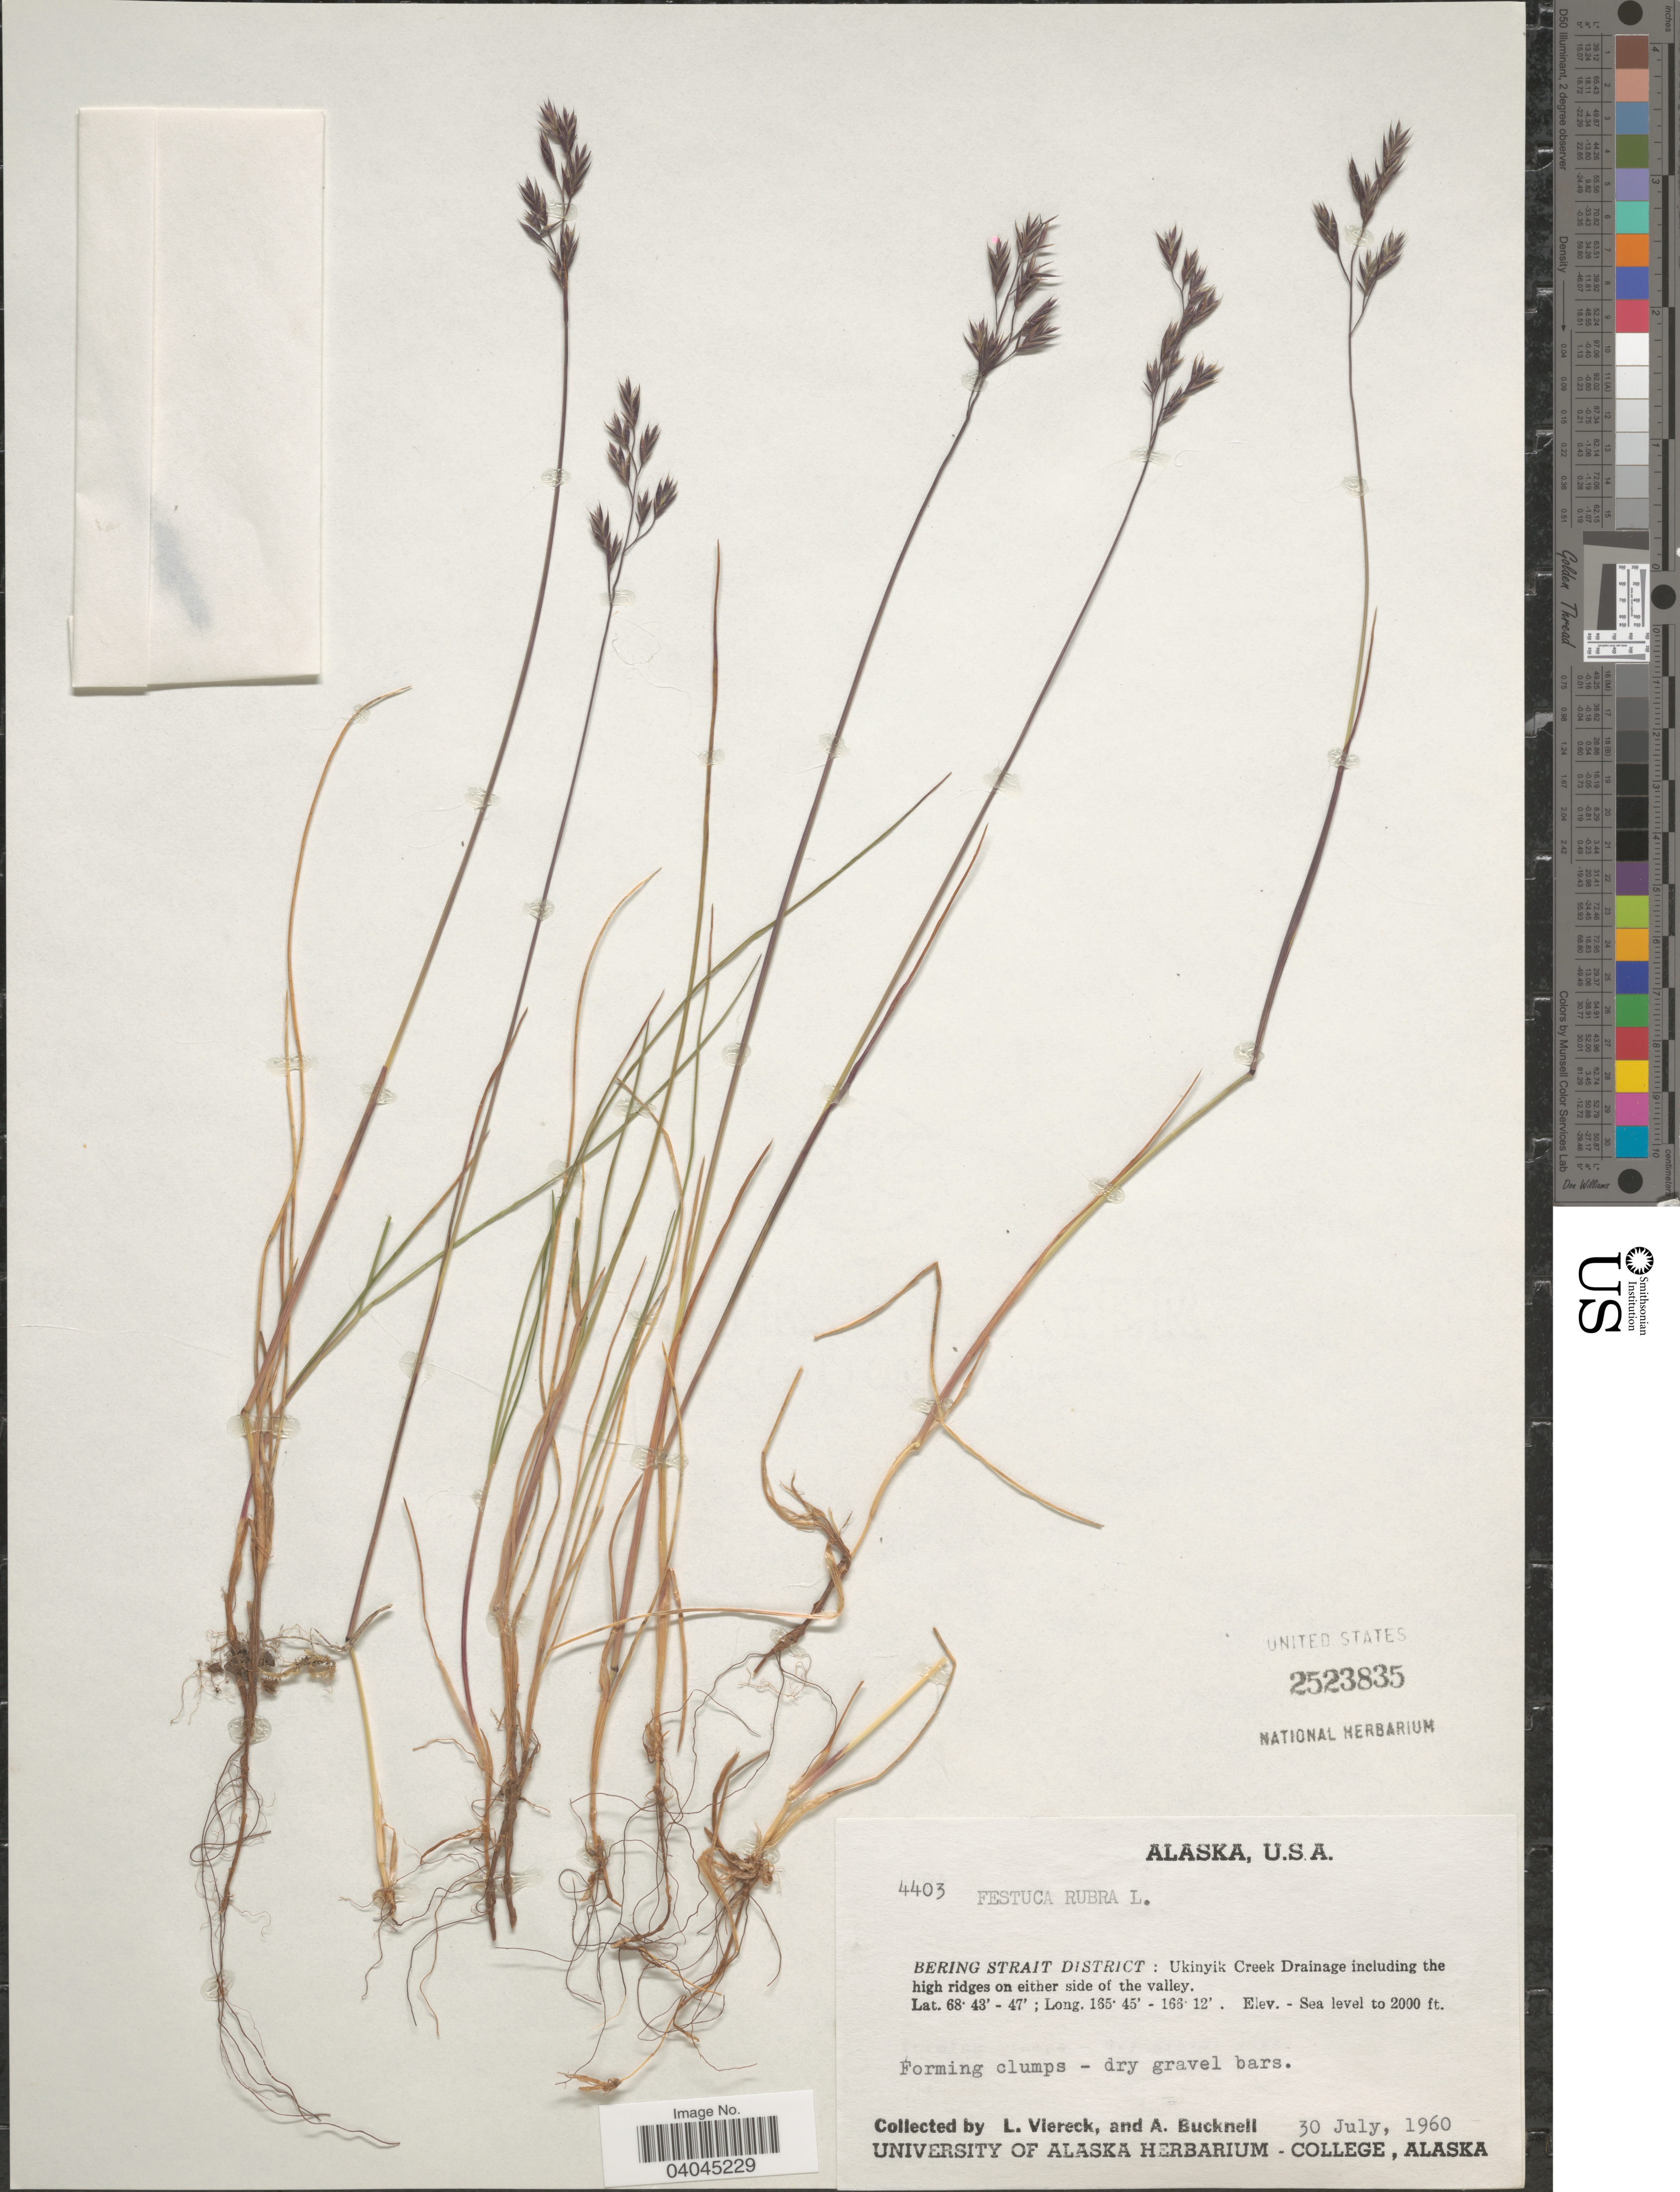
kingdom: Plantae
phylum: Tracheophyta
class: Liliopsida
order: Poales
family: Poaceae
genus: Festuca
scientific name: Festuca rubra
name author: L.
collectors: L. Viereck & A. Bucknell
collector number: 4403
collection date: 1960-07-30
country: United States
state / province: Alaska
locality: Bering Strait District: Ukinyik Creek Drainage including the high ridges on either side of the valley.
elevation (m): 0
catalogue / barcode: US 2523835